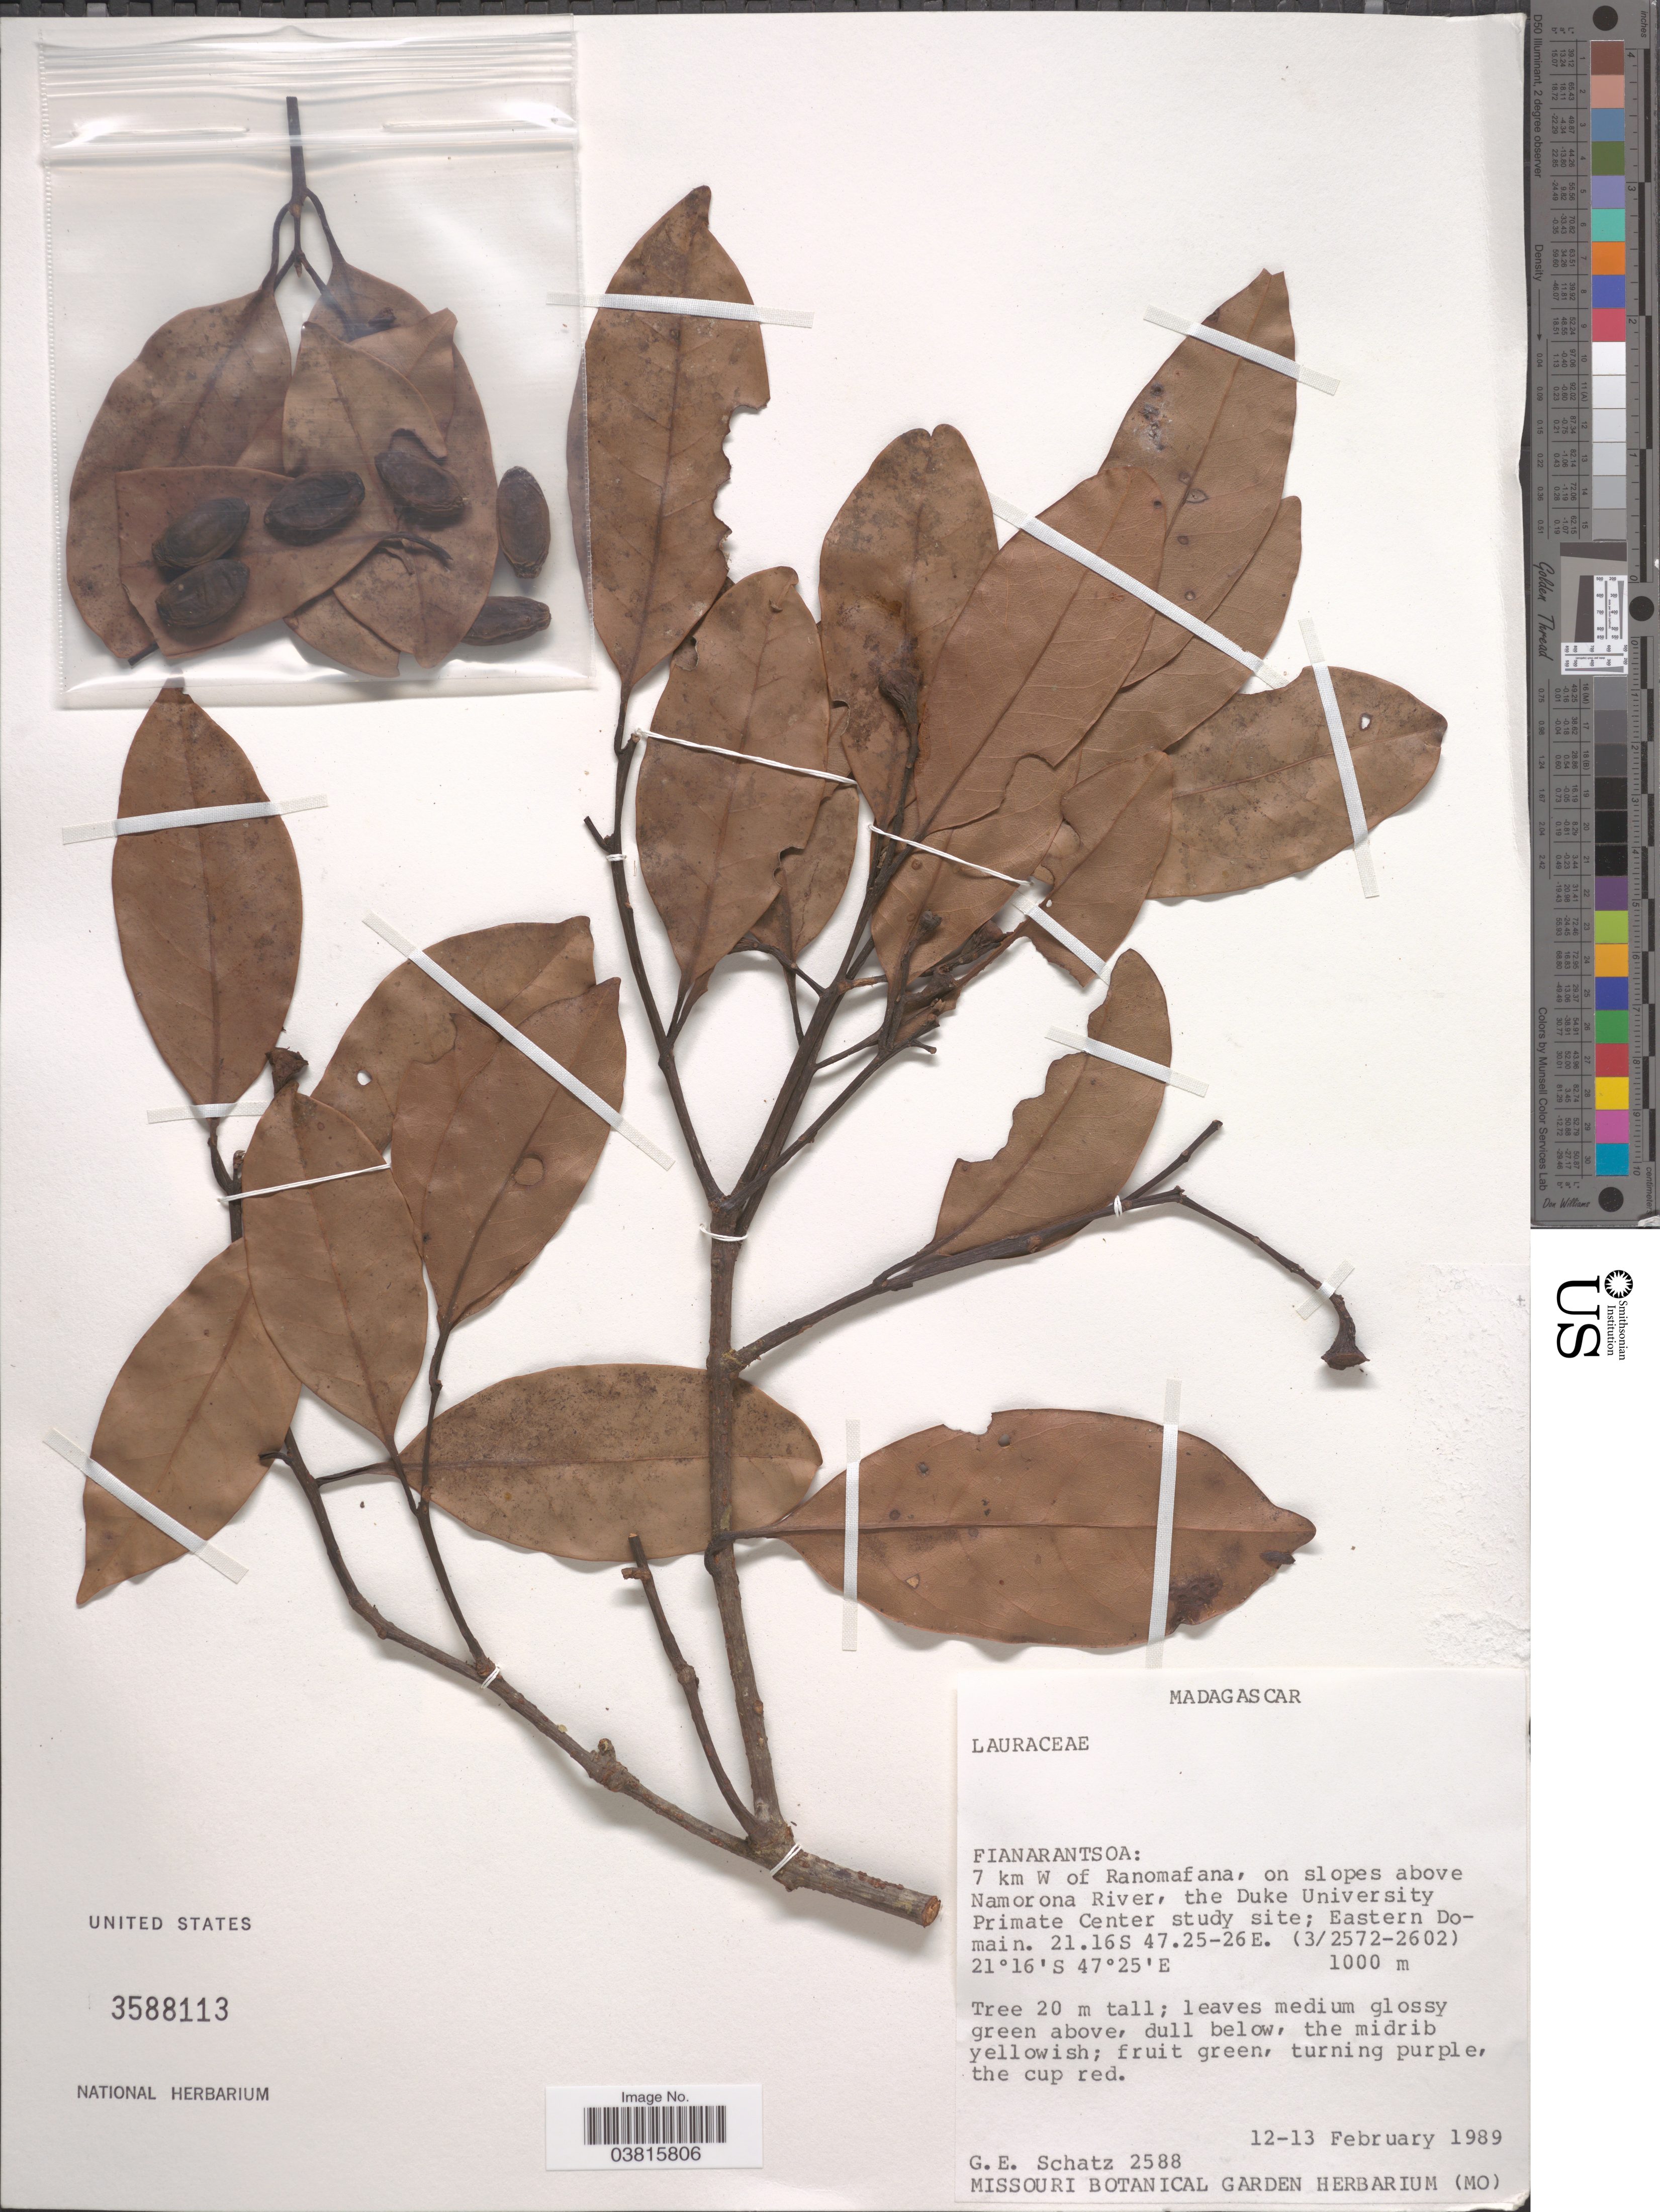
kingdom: Plantae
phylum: Tracheophyta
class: Magnoliopsida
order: Laurales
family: Lauraceae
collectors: G. Schatz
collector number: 2588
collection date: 1989-02-12/1989-02-13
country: Madagascar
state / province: Vatovavy Fitovinany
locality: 7 km W of Ranomafana, on slopes above Namorona River, the Duke University Primate Center study site; Eastern Domain. 21.16S 47.25-26E. (3/2572-2602).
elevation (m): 1000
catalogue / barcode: US 3588113